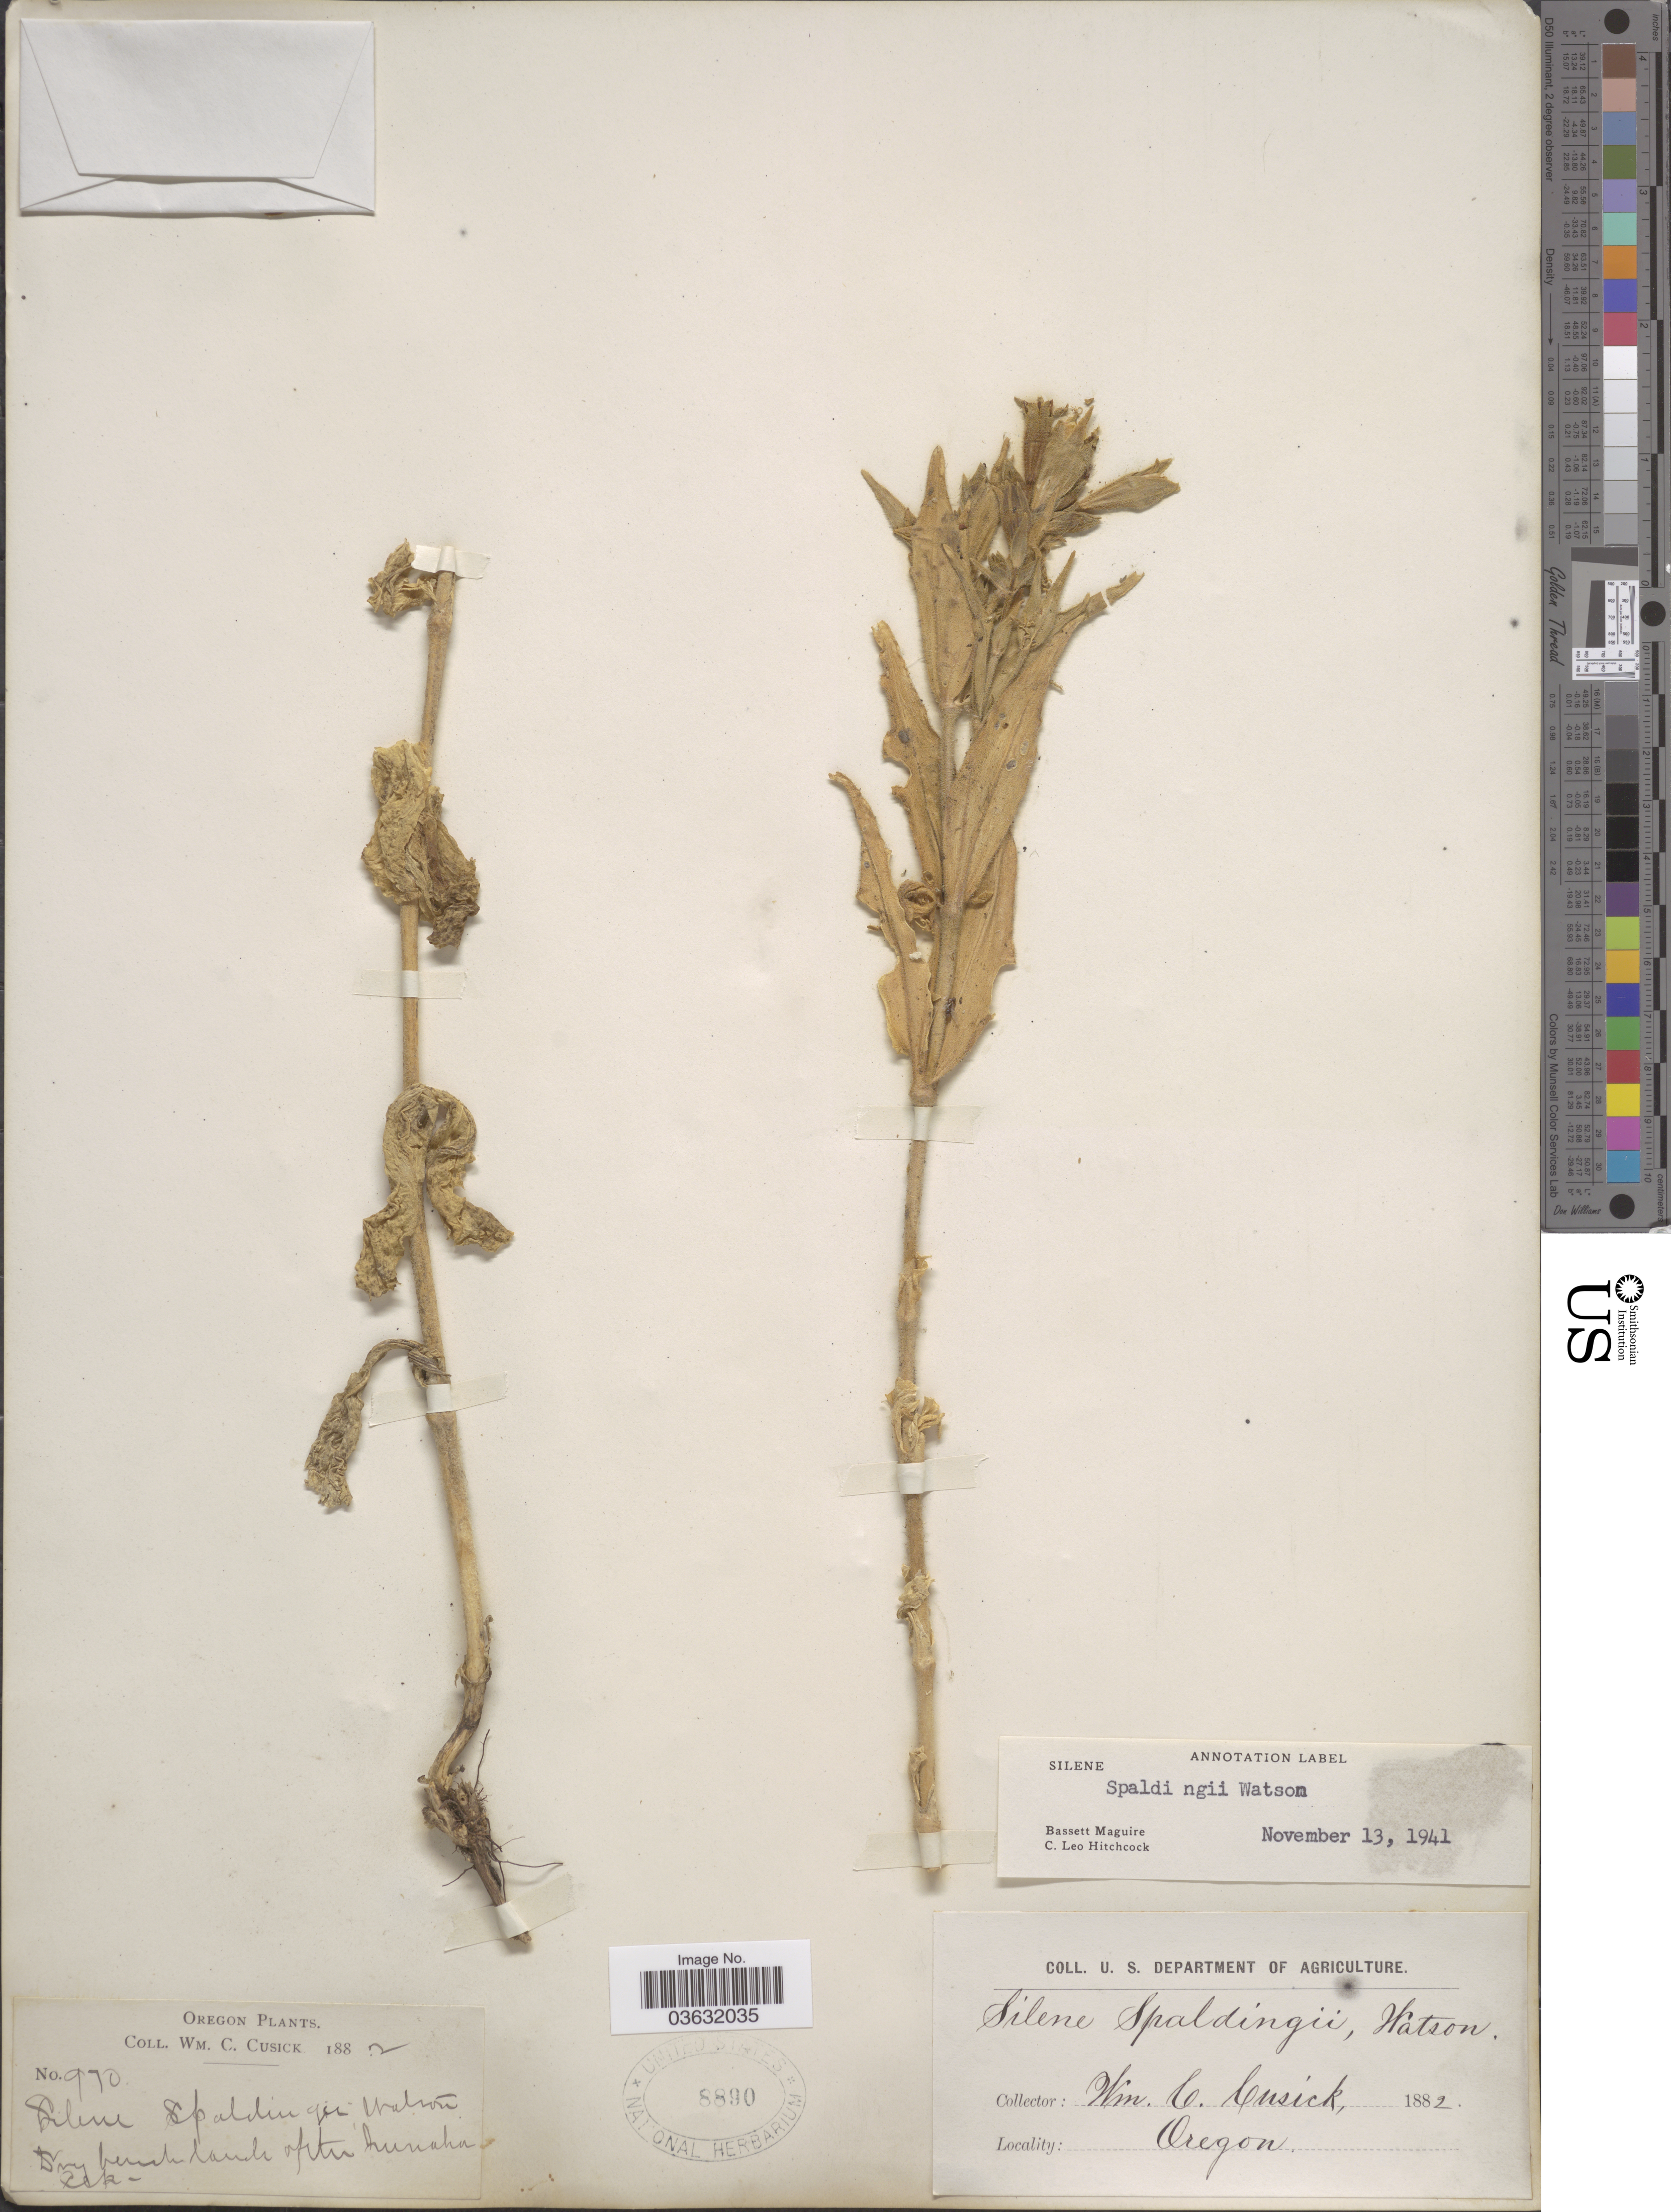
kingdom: Plantae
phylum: Tracheophyta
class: Magnoliopsida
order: Caryophyllales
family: Caryophyllaceae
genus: Silene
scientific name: Silene spaldingii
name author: S. Watson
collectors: W. C. Cusick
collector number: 970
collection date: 1882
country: United States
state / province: Oregon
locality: Dry bench lands of the Imnaha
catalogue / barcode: US 8890